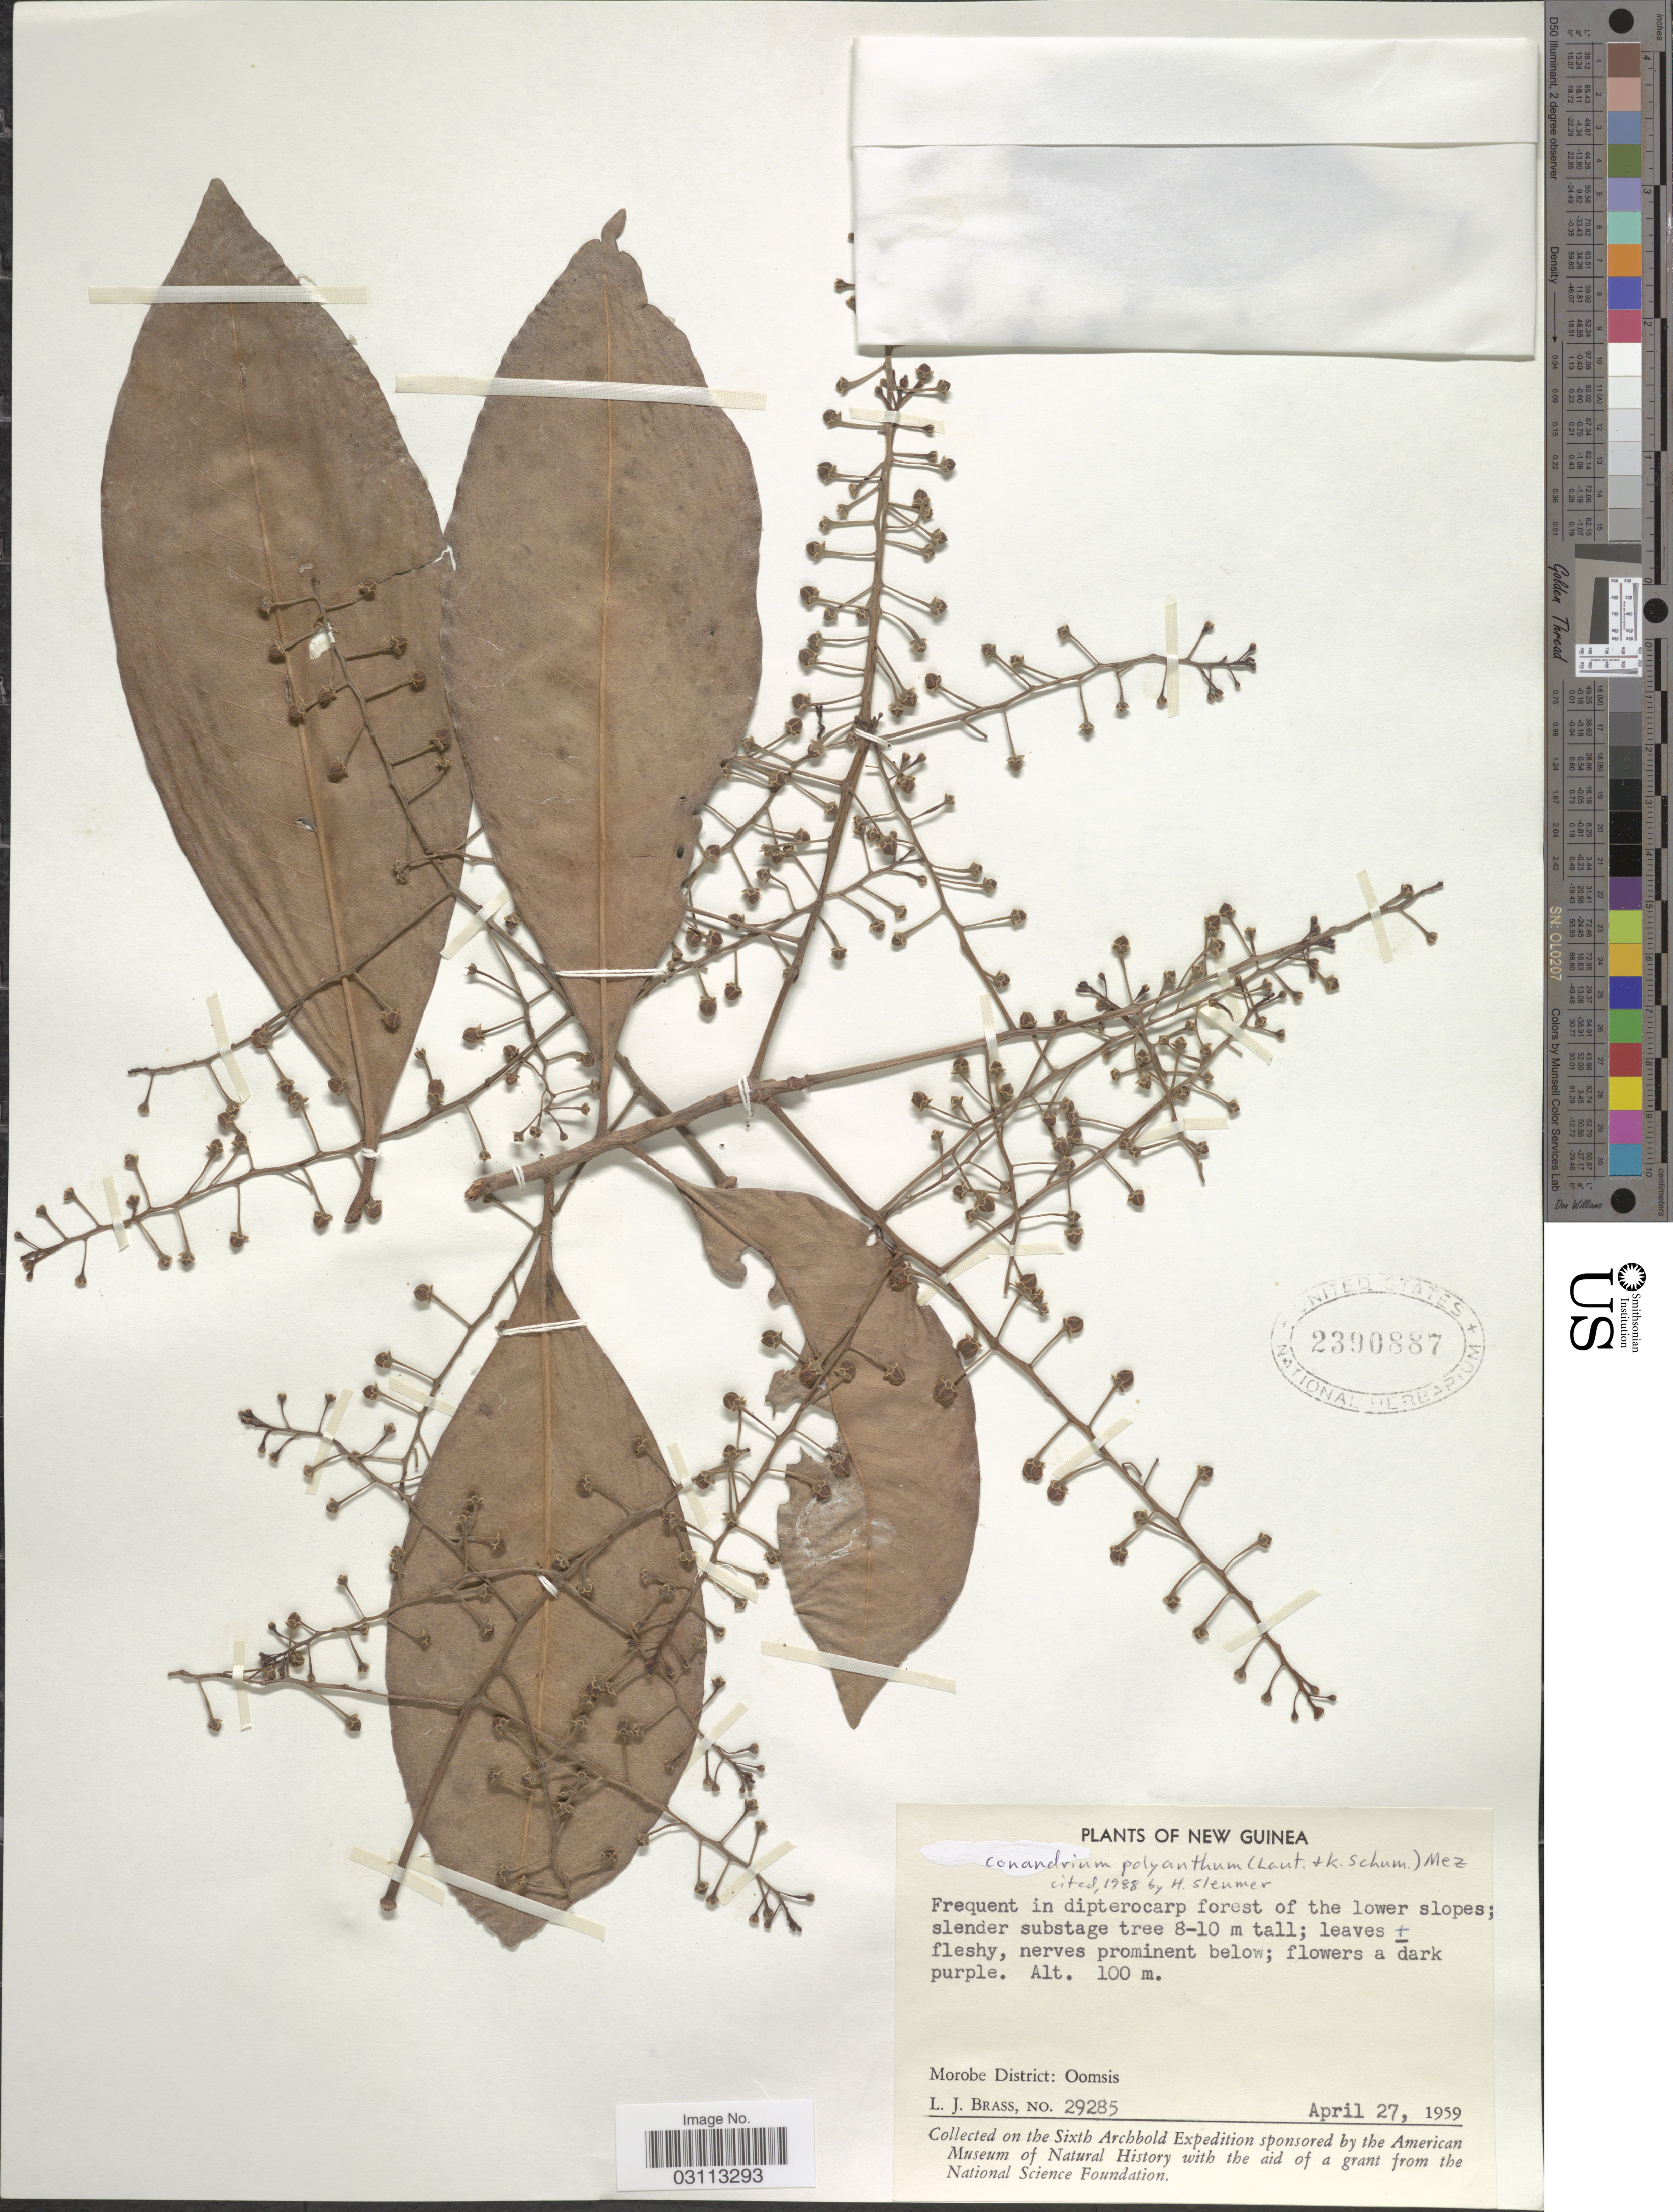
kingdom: Plantae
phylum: Tracheophyta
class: Magnoliopsida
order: Ericales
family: Primulaceae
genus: Conandrium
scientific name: Conandrium polyanthum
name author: (Lauterb. & K. Schum.) Mez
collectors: L. J. Brass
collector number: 29285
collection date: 1959-04-27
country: Papua New Guinea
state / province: Morobe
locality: New Guinea. Morobe District: Oomsis.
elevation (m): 100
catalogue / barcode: US 2390887